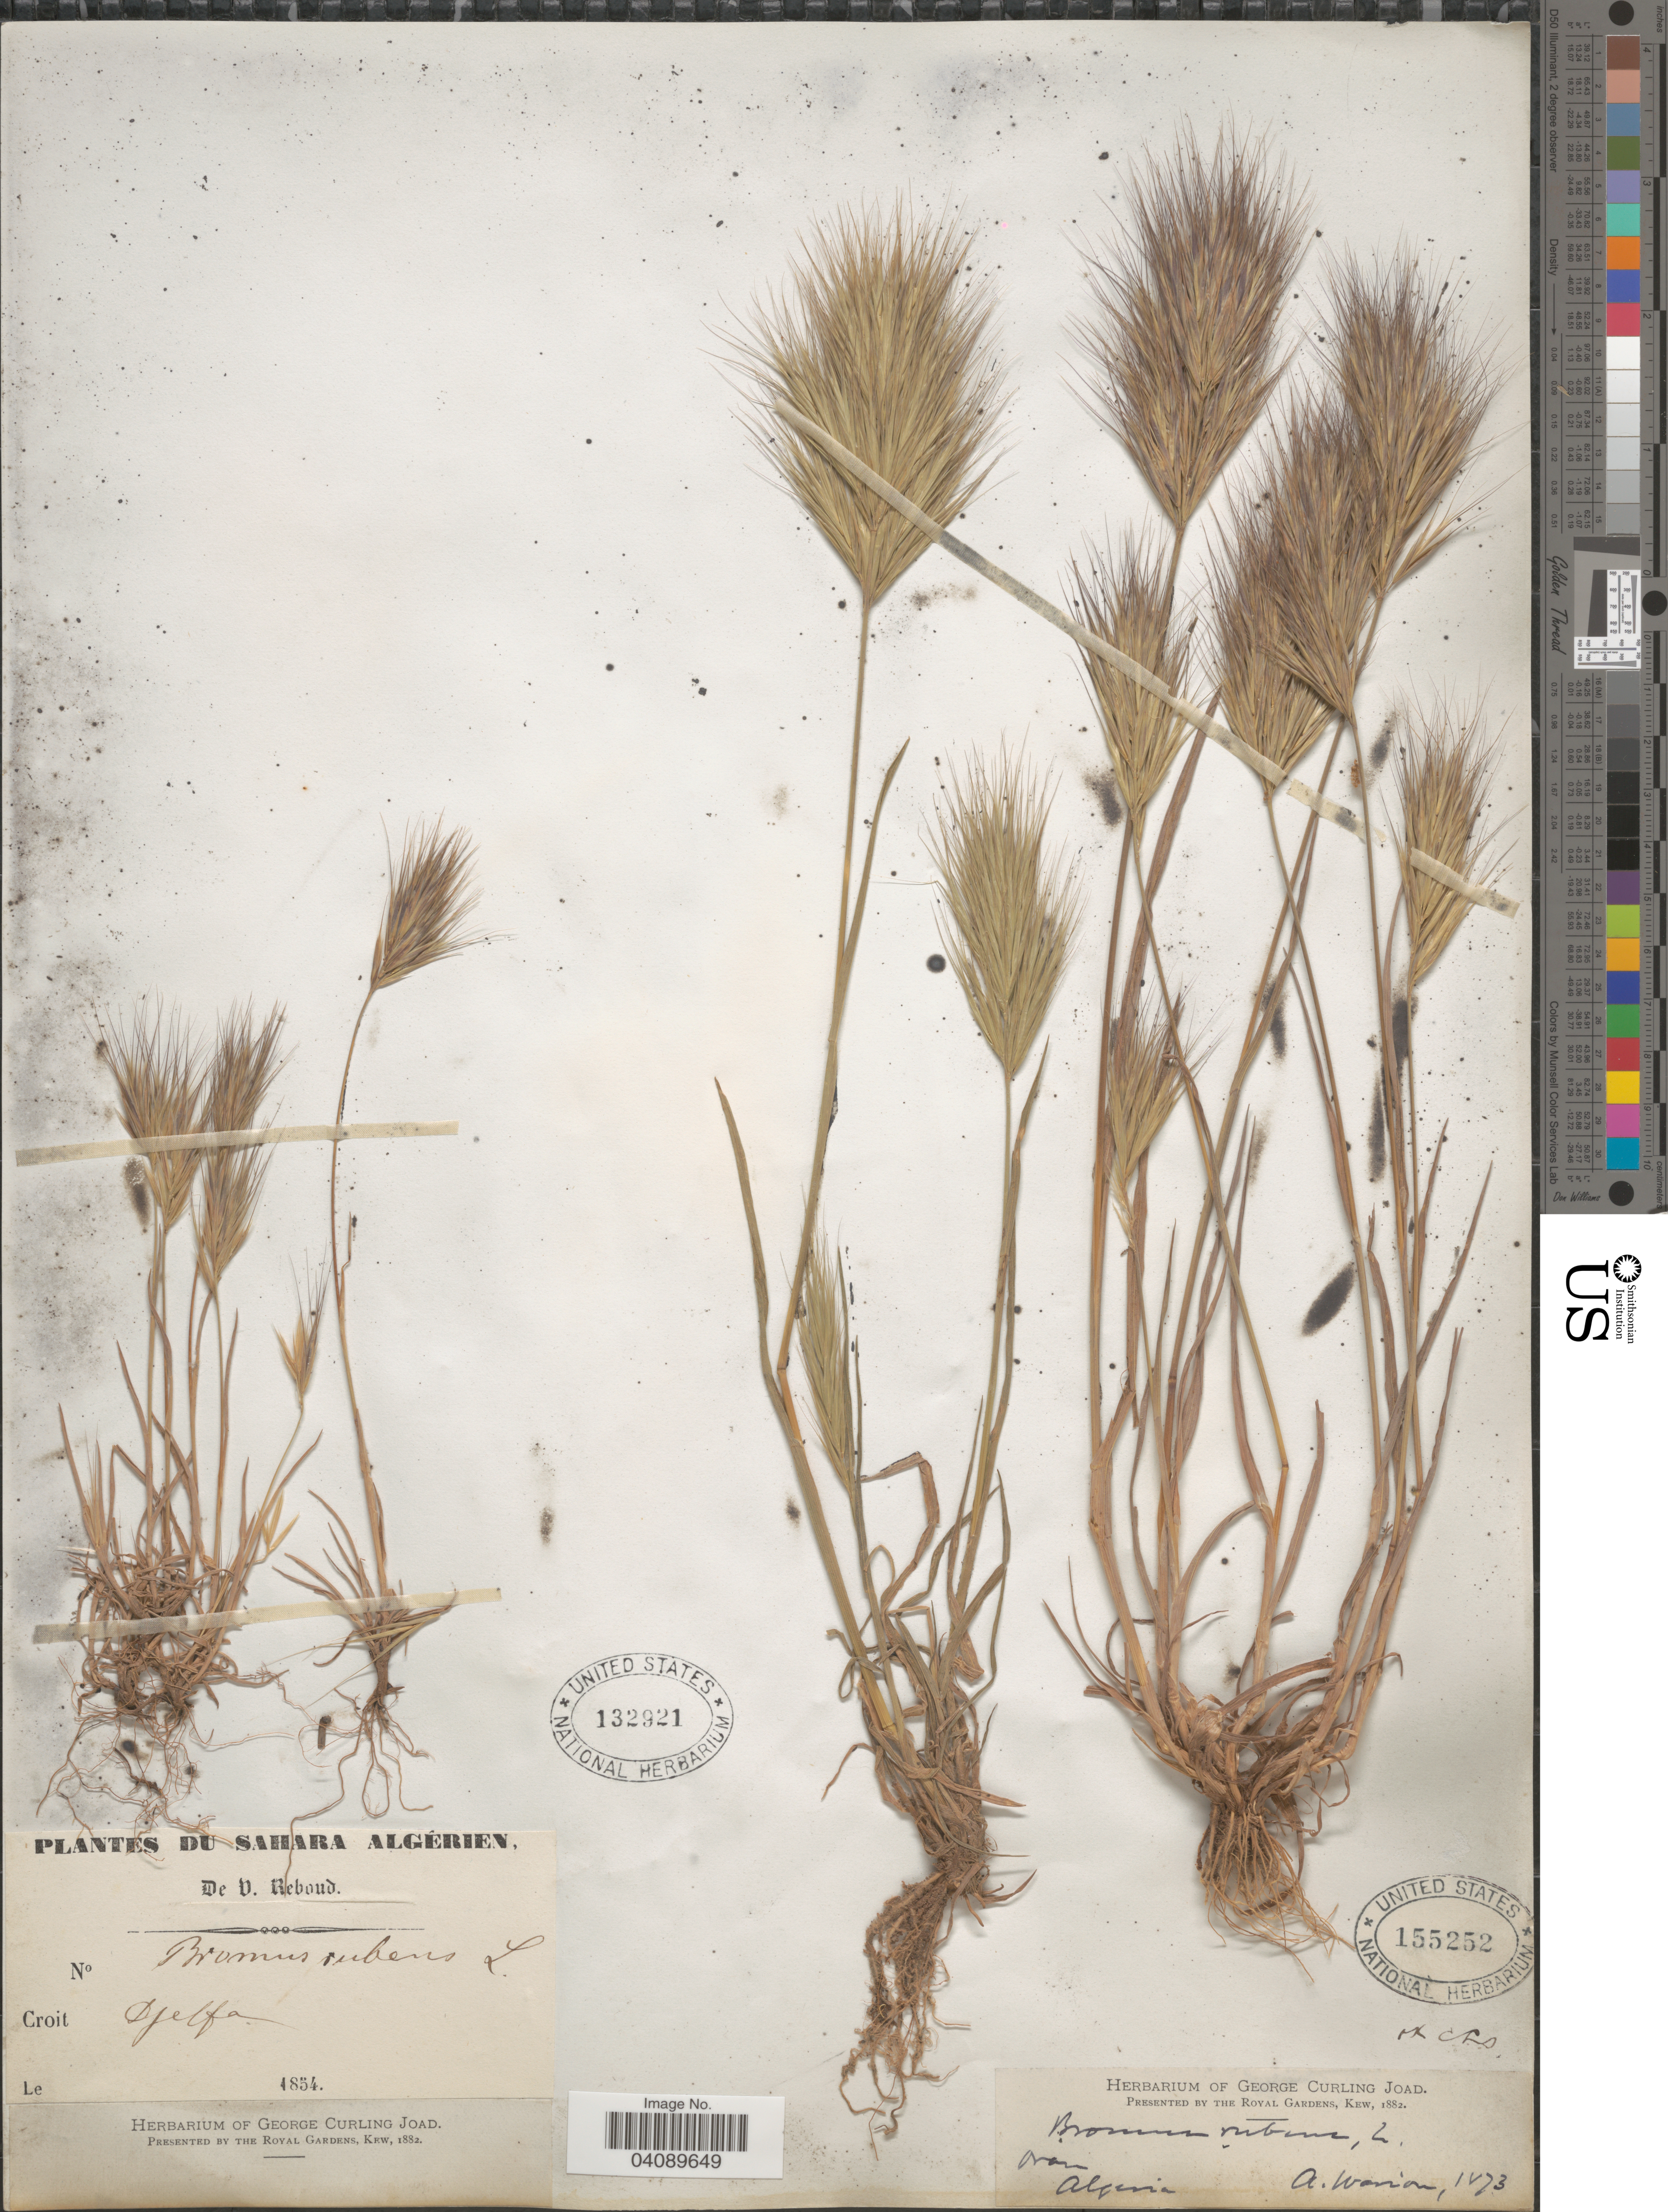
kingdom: Plantae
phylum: Tracheophyta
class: Liliopsida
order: Poales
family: Poaceae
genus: Bromus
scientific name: Bromus rubens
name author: L.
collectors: A. Warion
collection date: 1873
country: Algeria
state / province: Oran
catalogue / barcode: US 155252-2